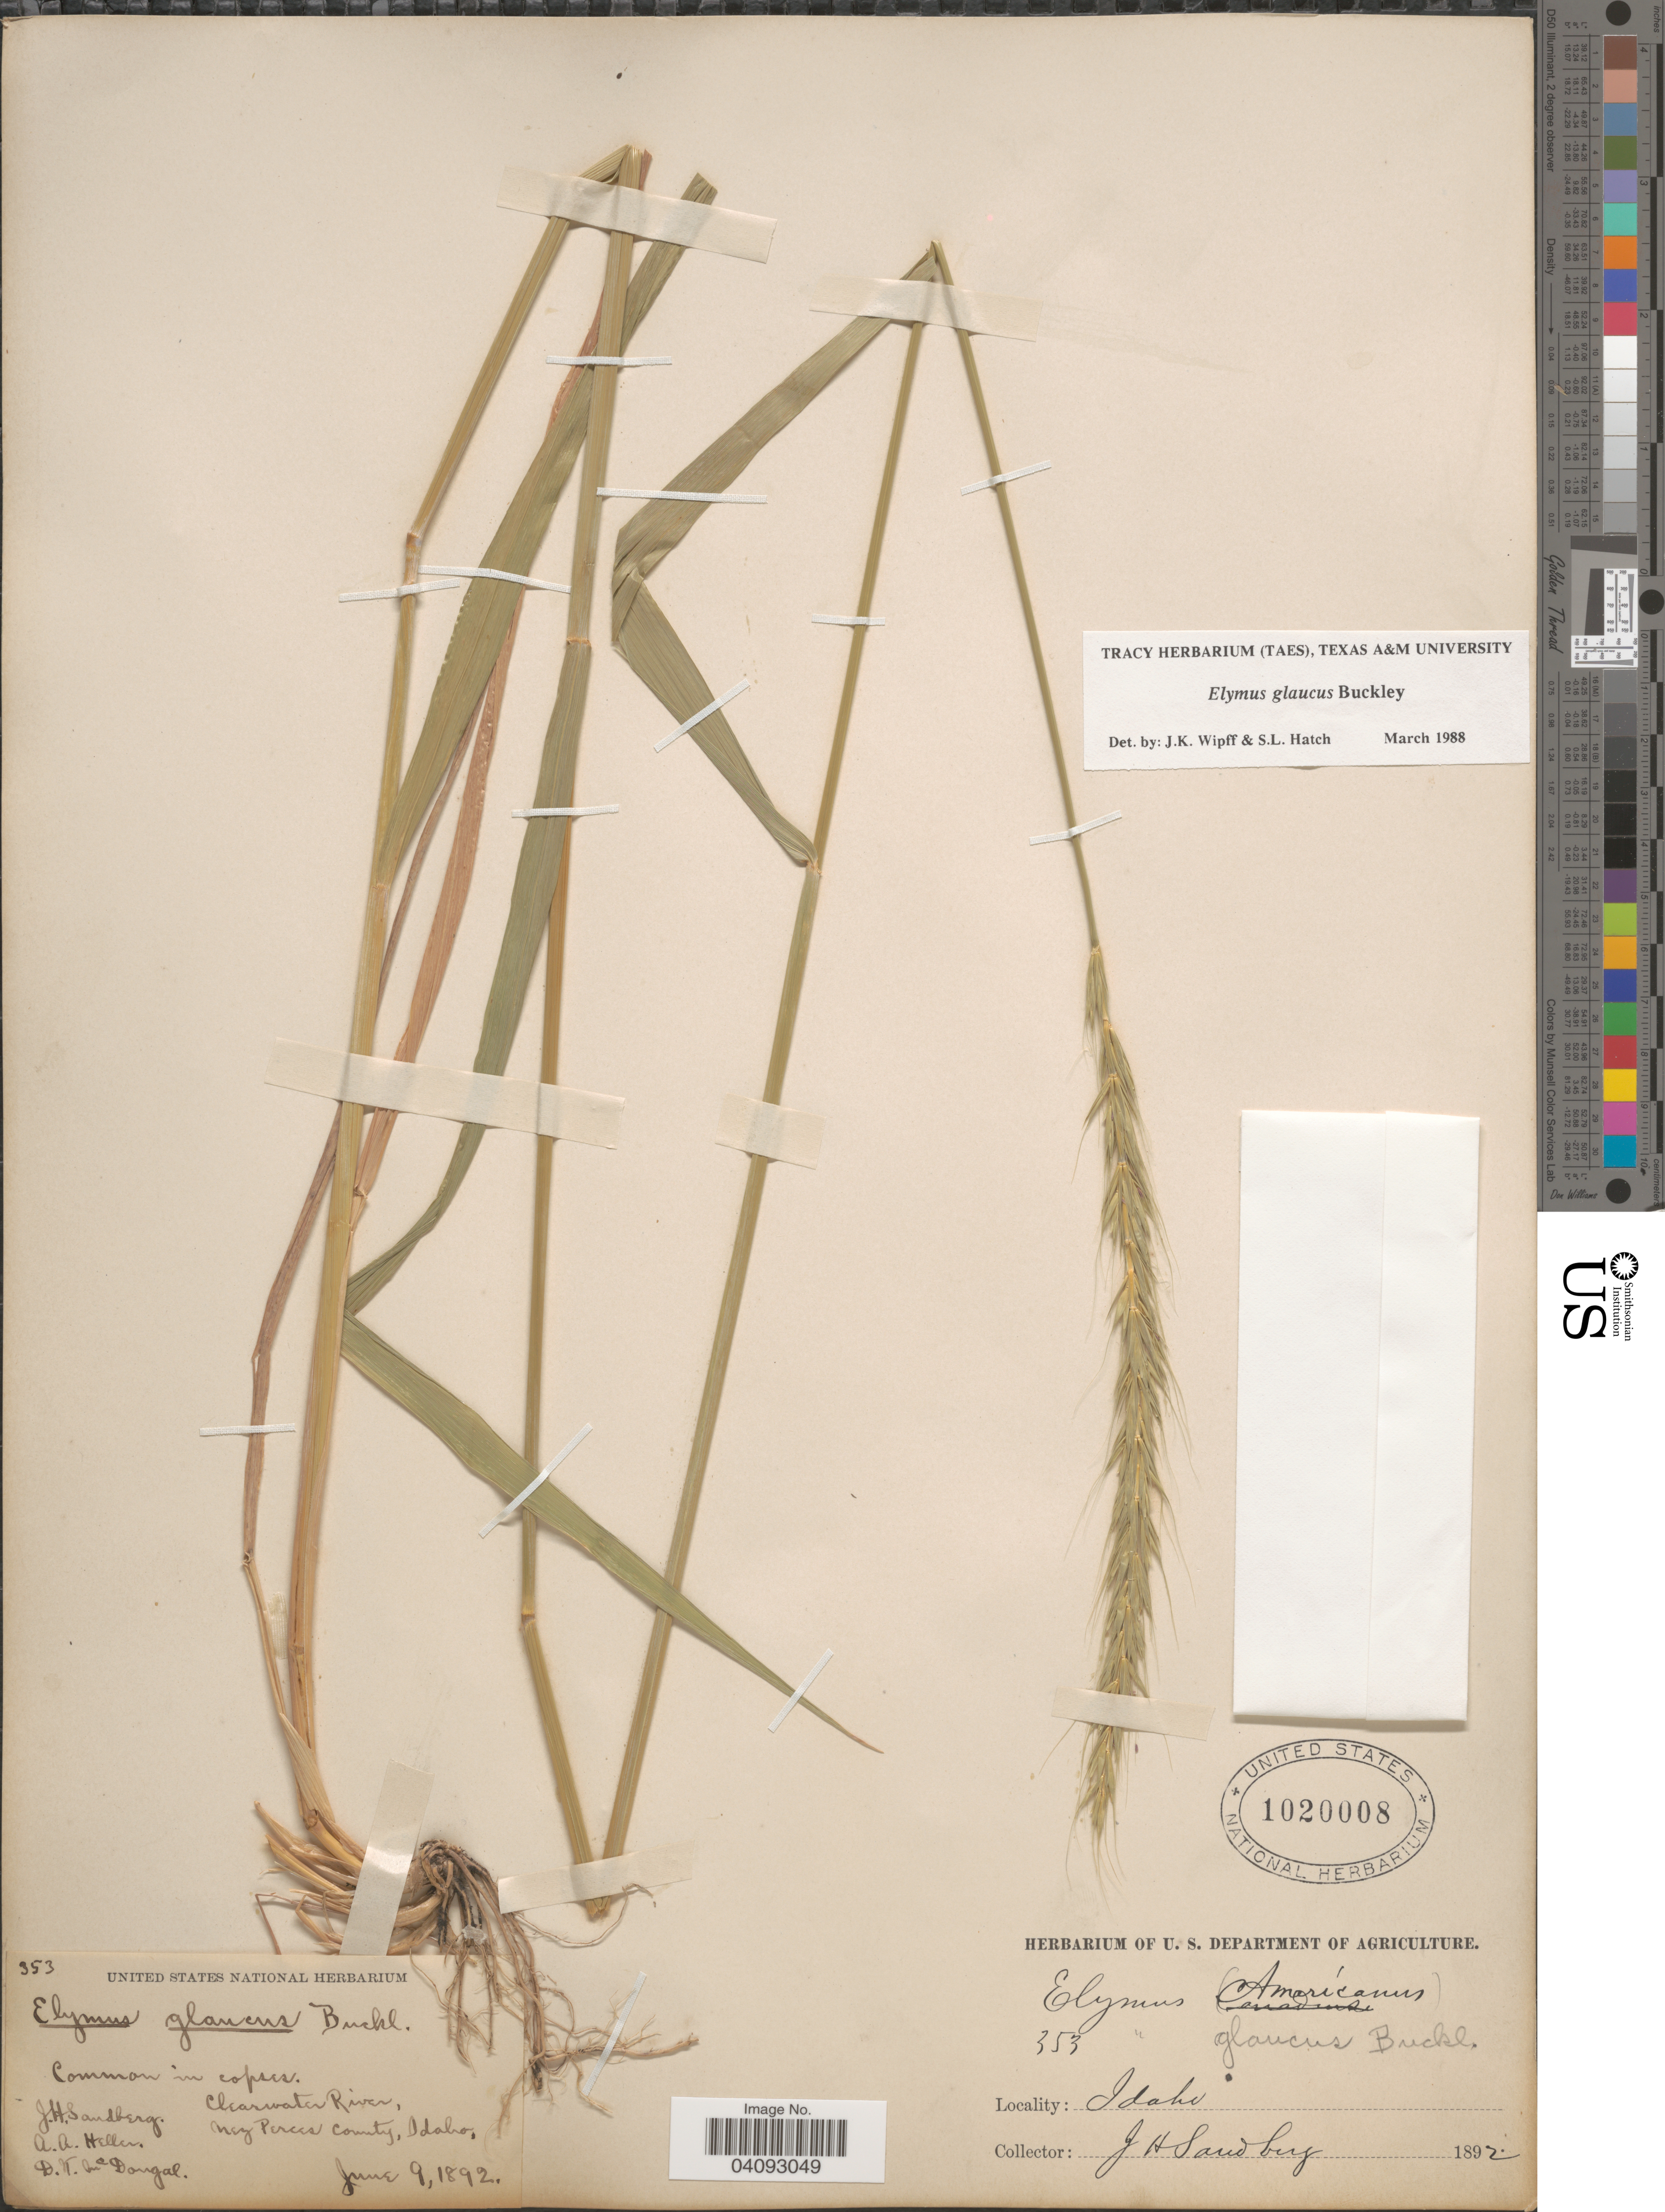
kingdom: Plantae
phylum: Tracheophyta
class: Liliopsida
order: Poales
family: Poaceae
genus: Elymus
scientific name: Elymus glaucus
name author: Buckley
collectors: J. H. Sandberg, A. A. Heller & D. McDougal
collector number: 353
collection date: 1892-06-09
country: United States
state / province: Idaho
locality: Common in copses. Clearwater River, Nez Perces County.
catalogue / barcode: US 1020008